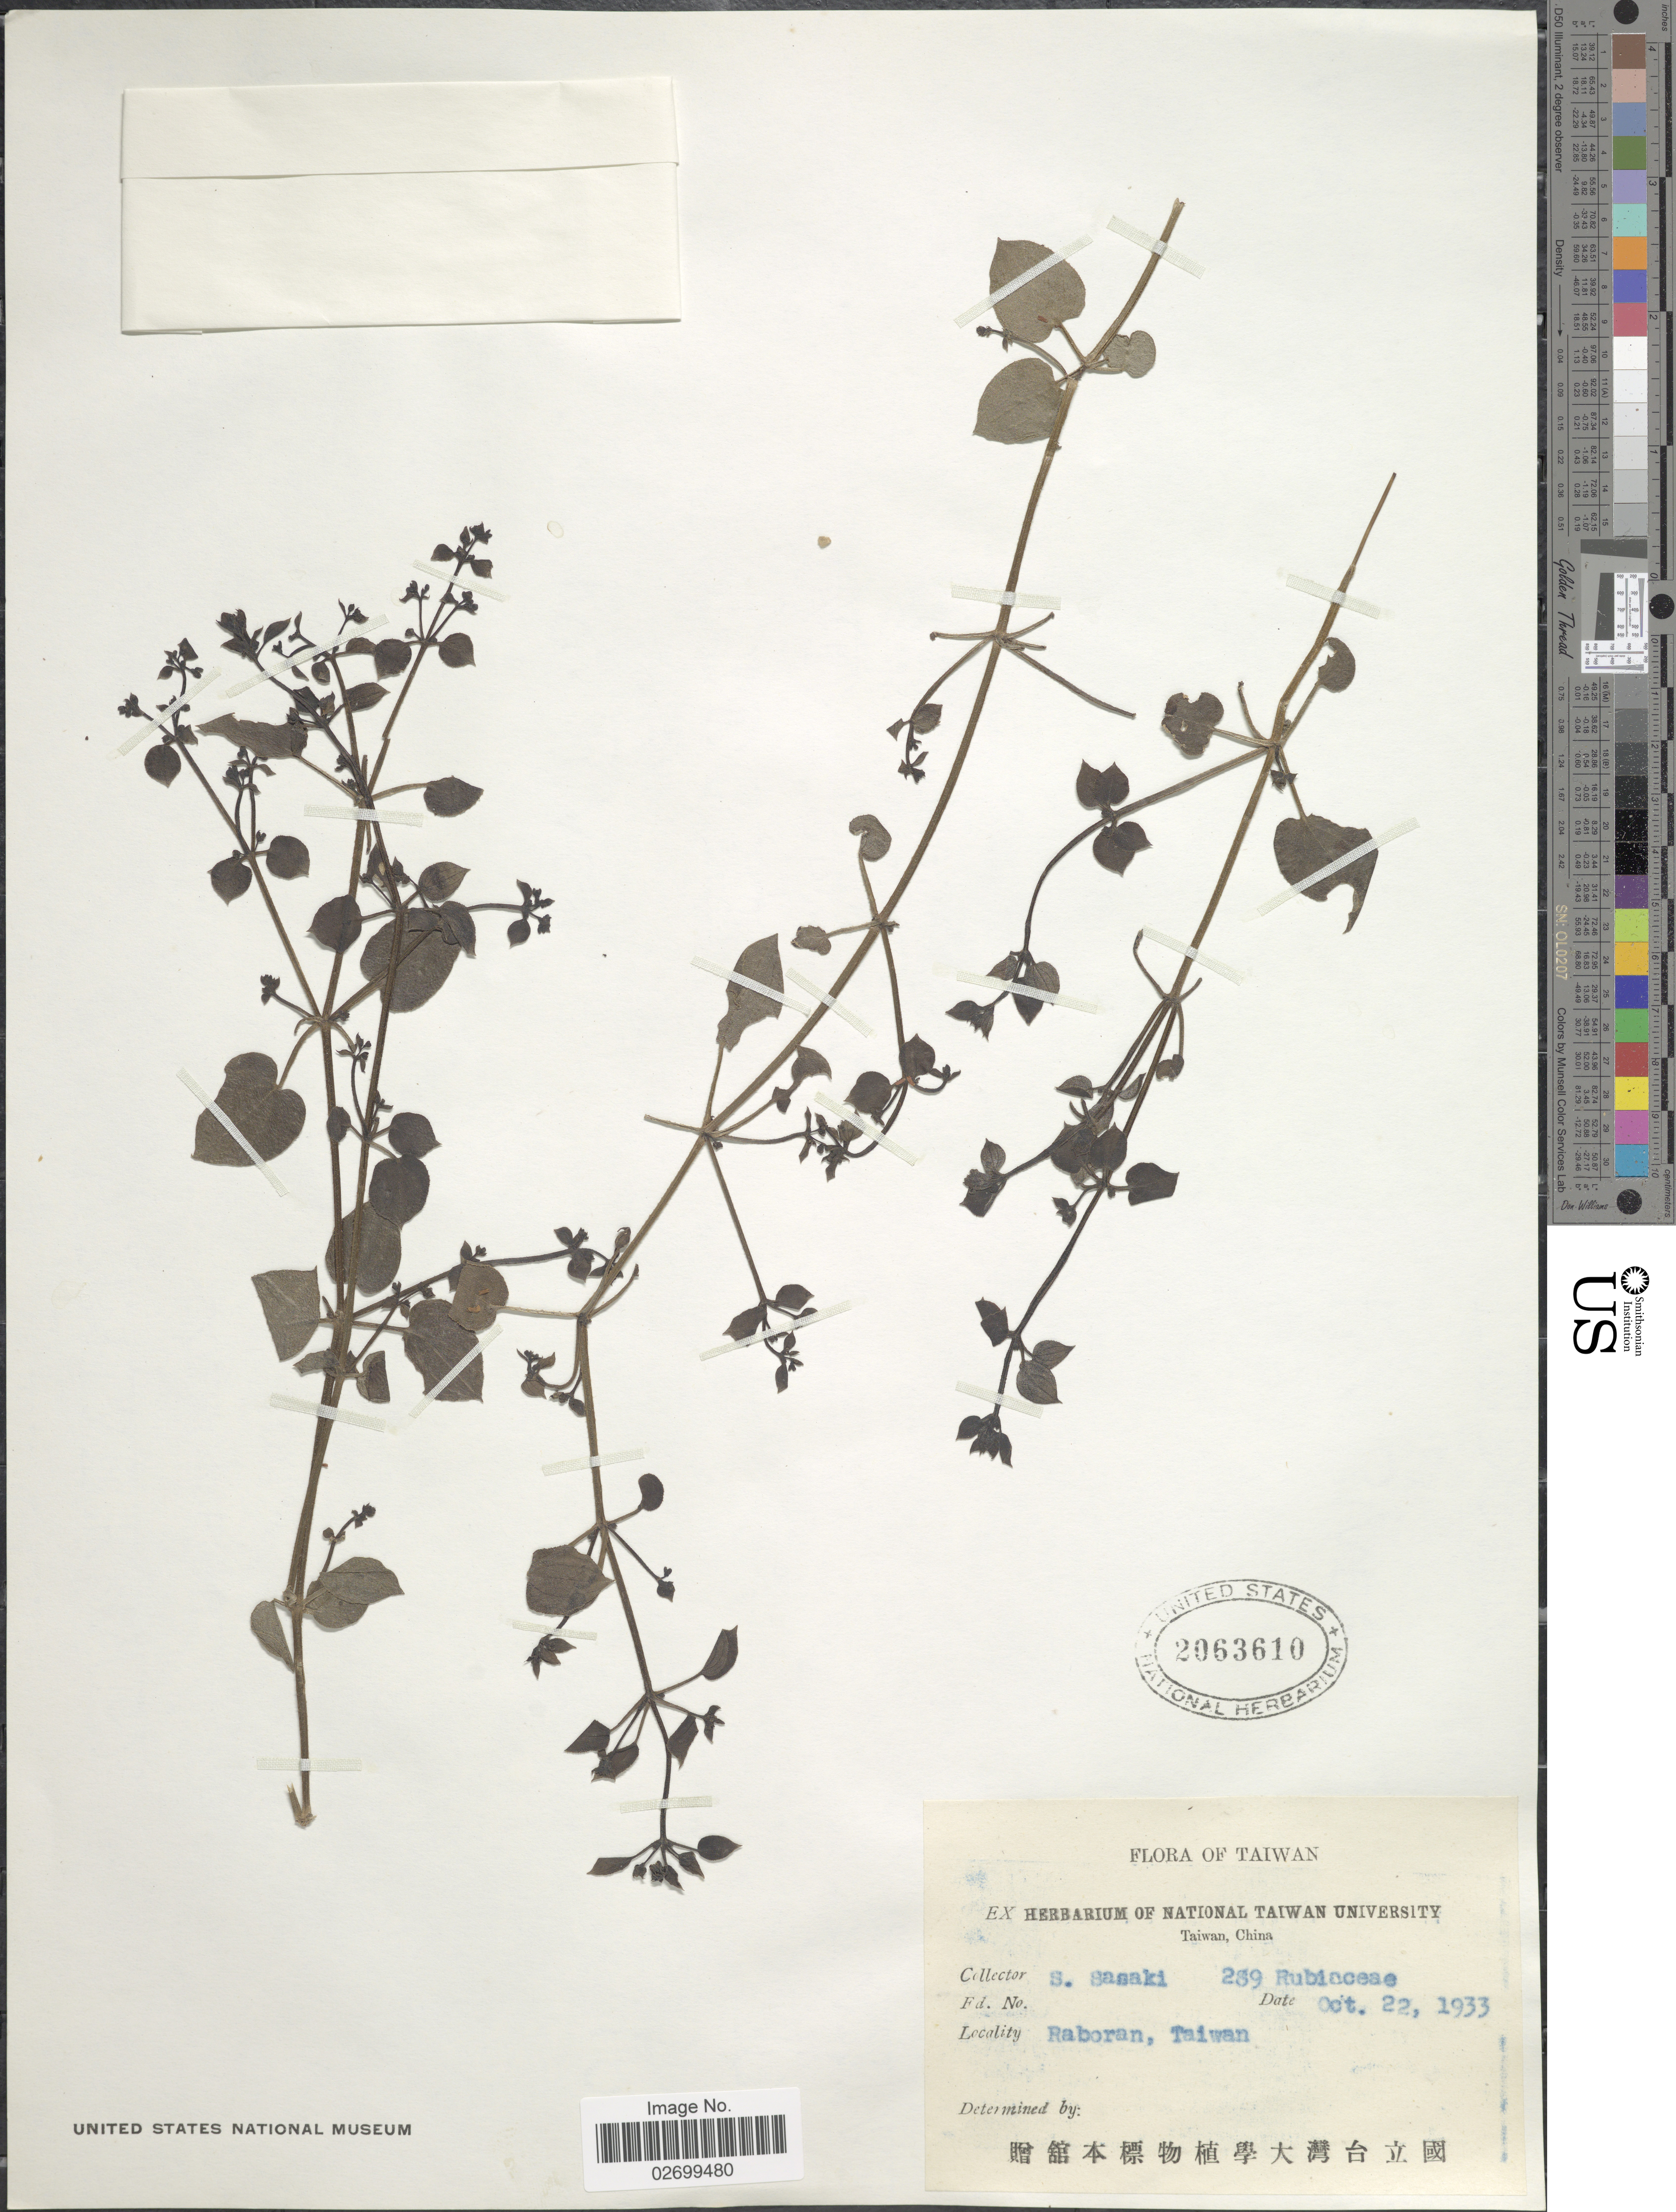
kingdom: Plantae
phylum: Tracheophyta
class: Magnoliopsida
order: Gentianales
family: Rubiaceae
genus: Rubia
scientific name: Rubia cordifolia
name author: L.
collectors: S. Sasaki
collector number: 289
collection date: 1933-10-22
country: Taiwan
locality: Raboran.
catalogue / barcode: US 2063610